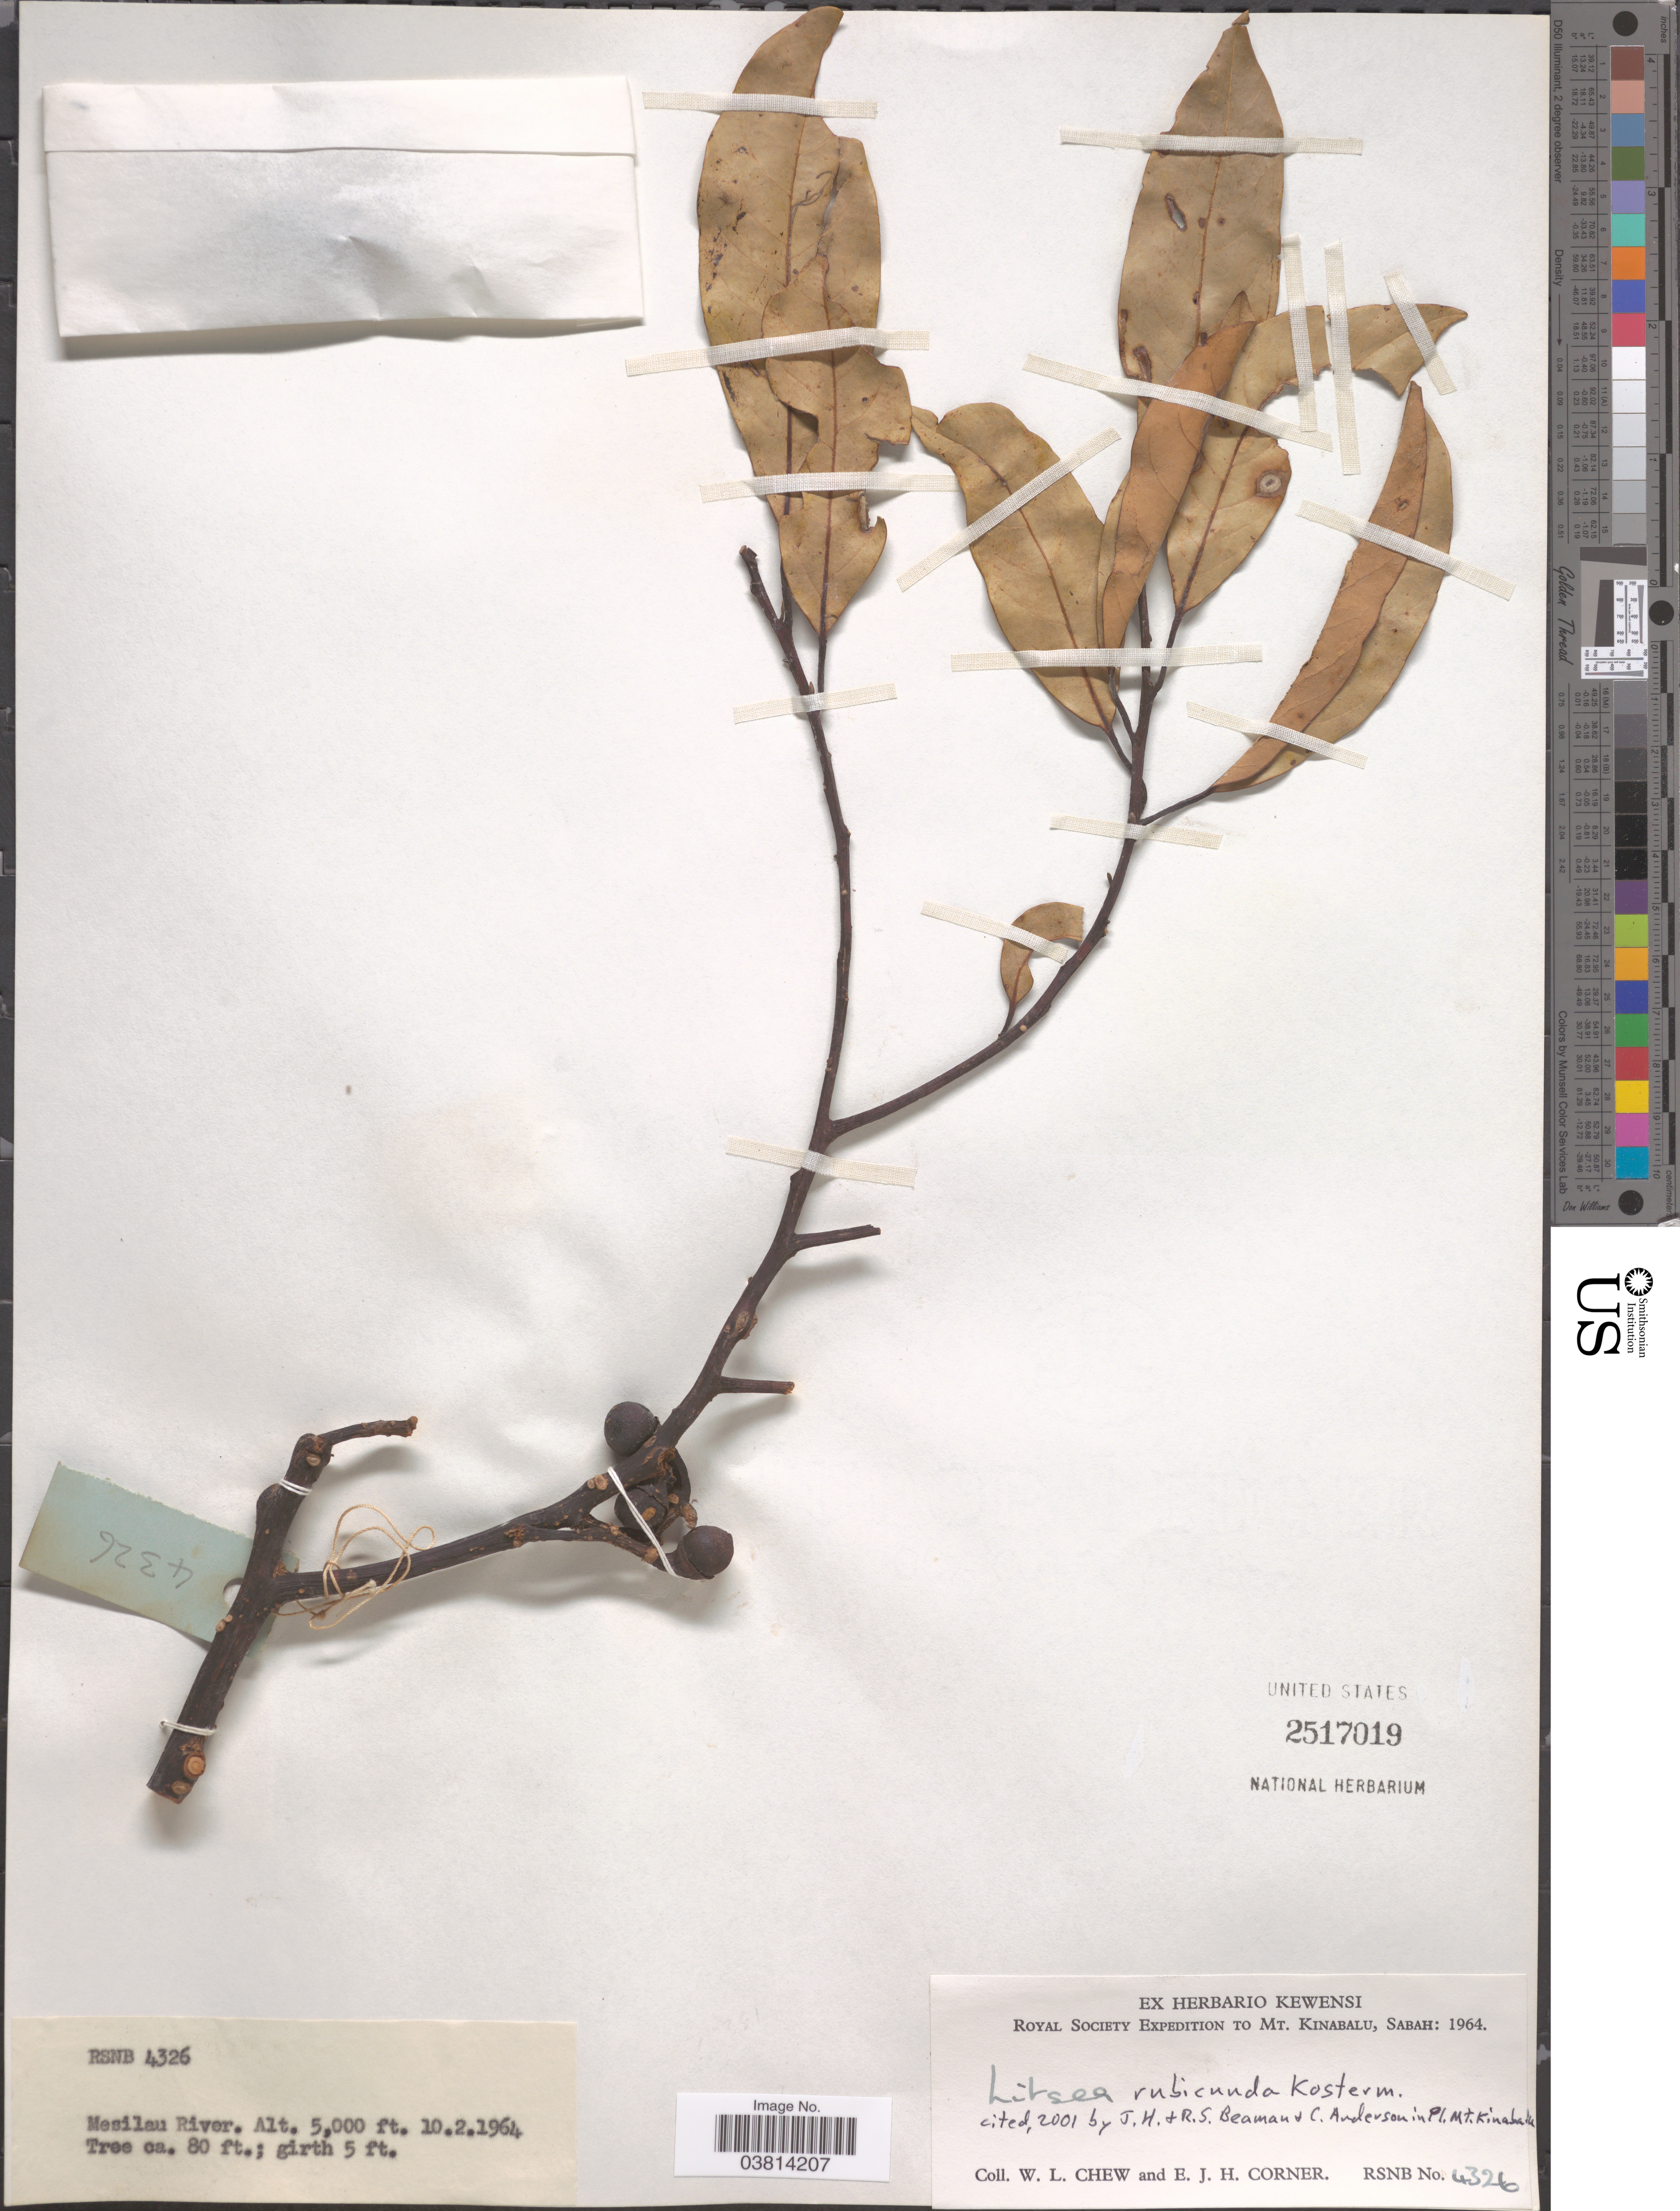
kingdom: Plantae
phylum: Tracheophyta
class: Magnoliopsida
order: Laurales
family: Lauraceae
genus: Litsea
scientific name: Litsea rubicunda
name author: Kosterm.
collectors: W. Chew & E. Corner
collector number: RSNB 4326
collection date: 1964-02-10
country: Malaysia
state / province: Sabah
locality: Mt. Kinabalu. Mesilau River.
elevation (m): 1524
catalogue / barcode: US 2517019